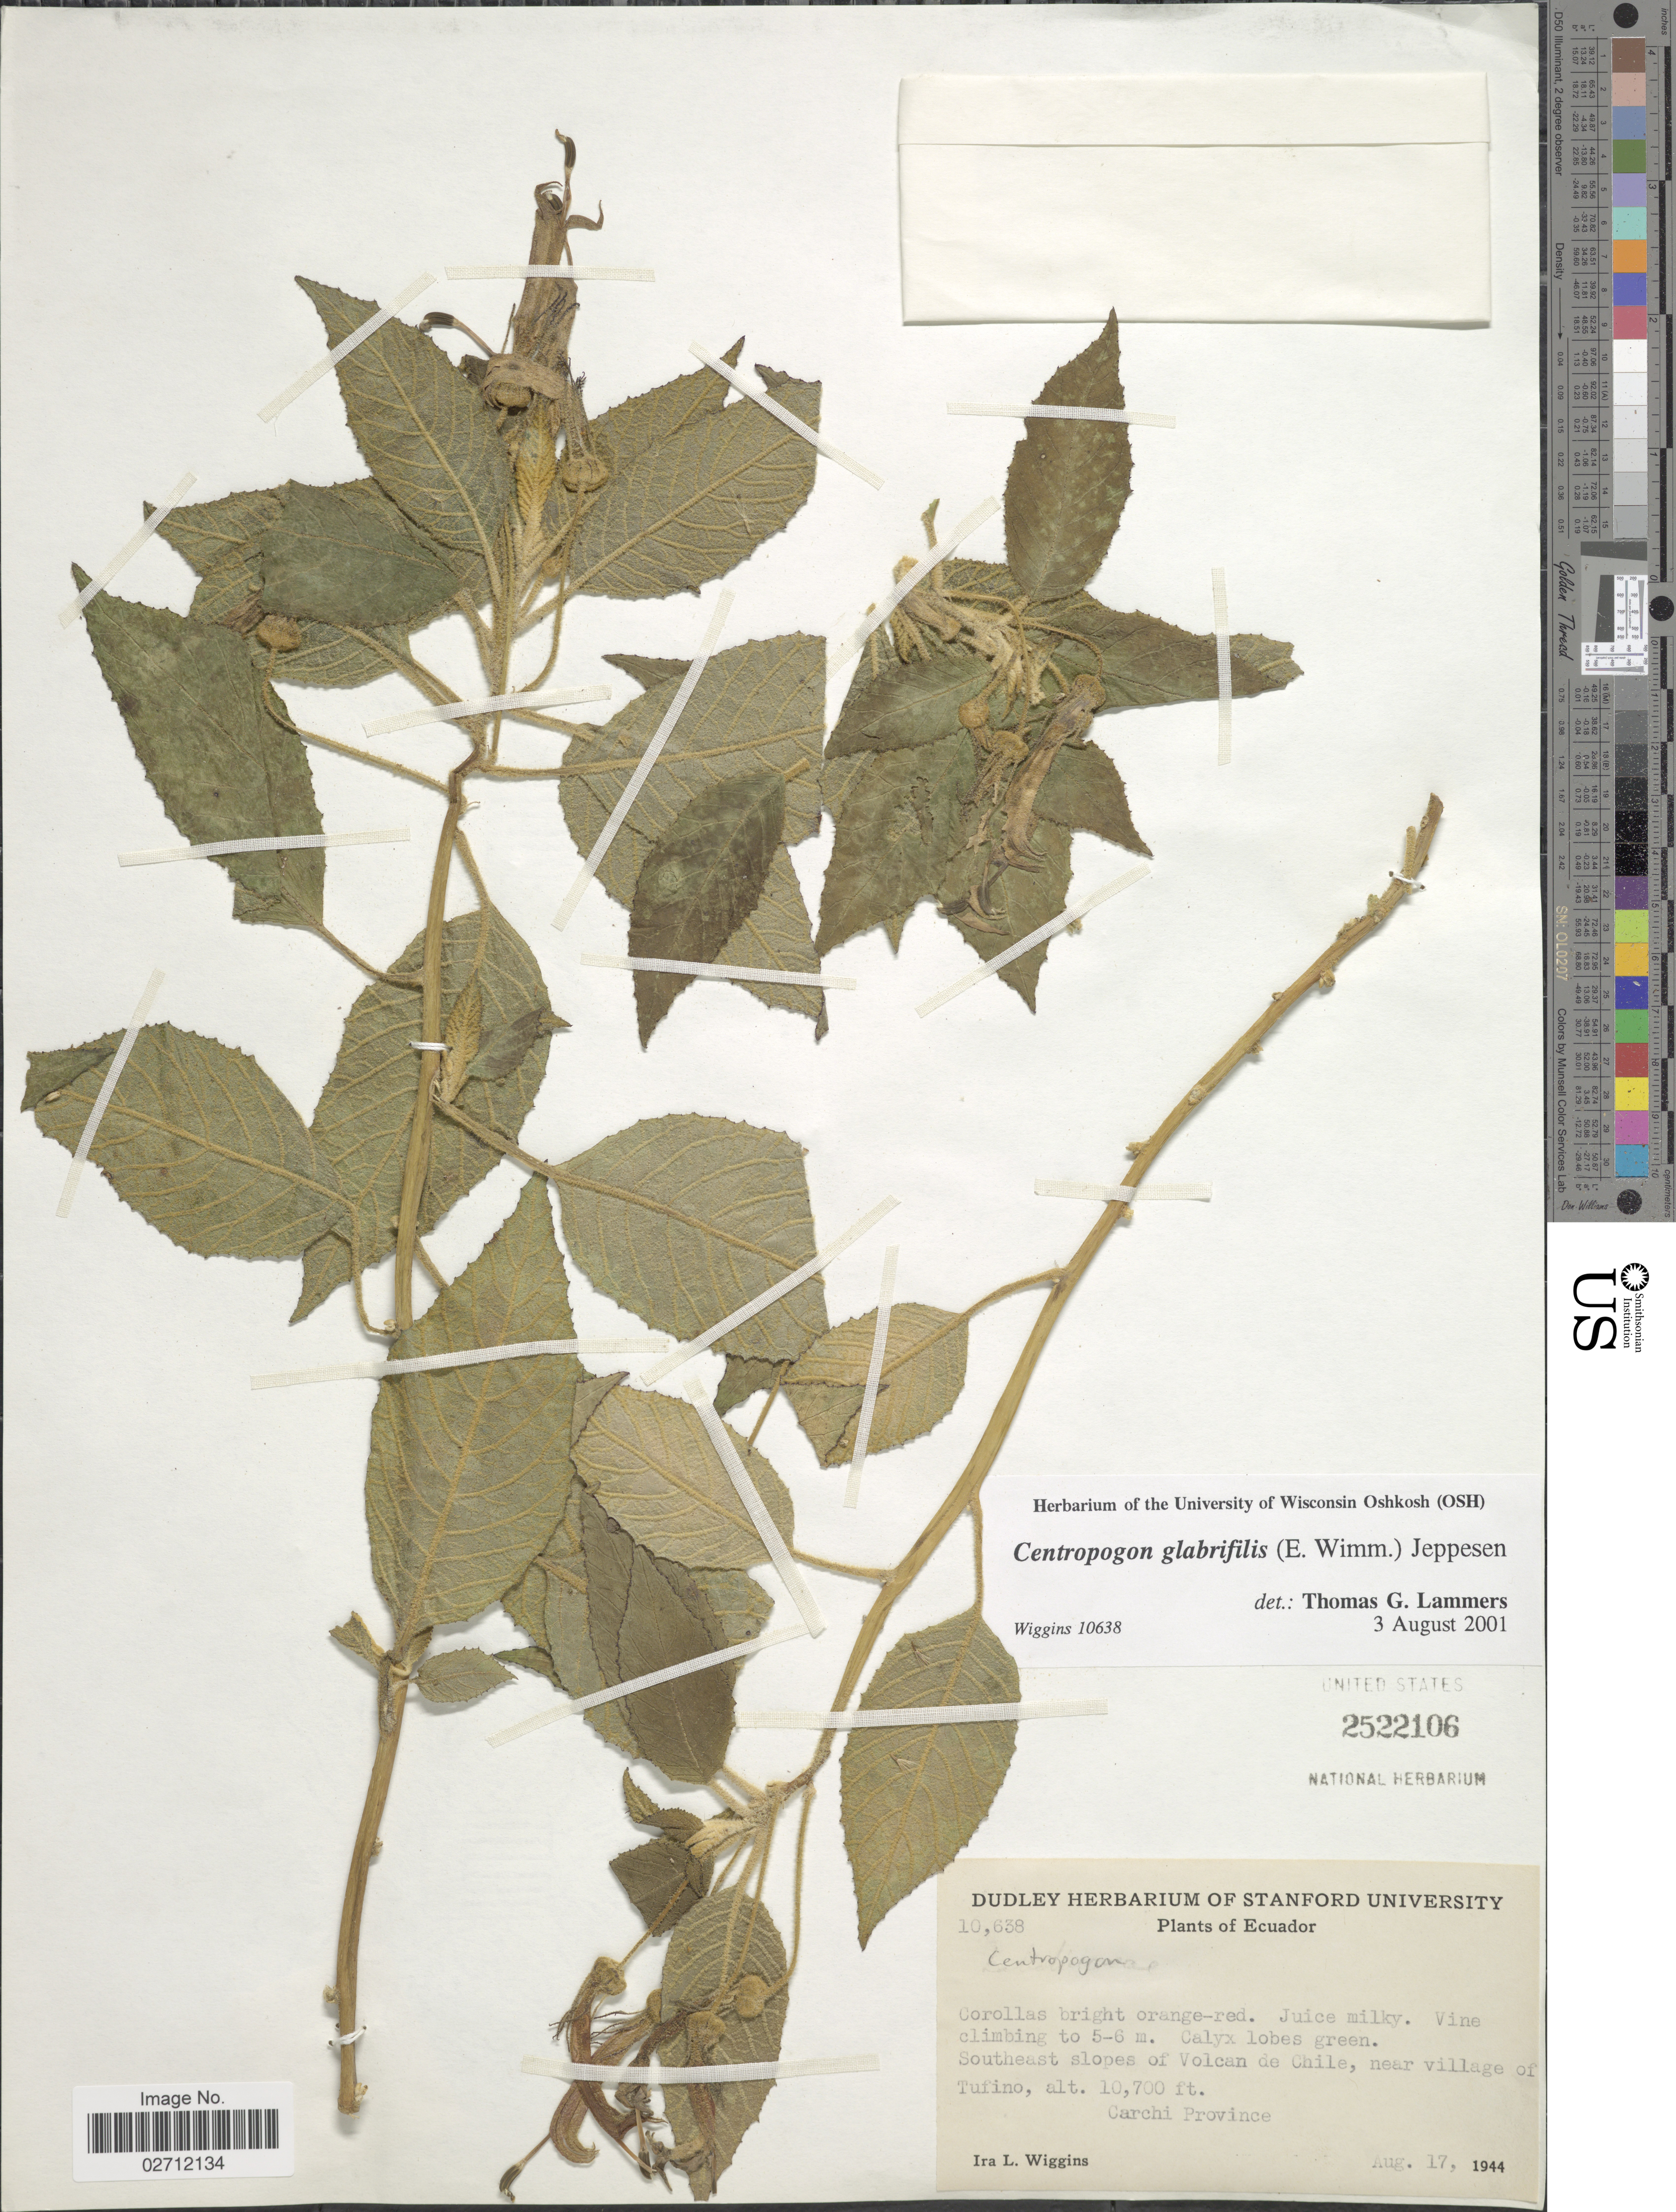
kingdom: Plantae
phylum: Tracheophyta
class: Magnoliopsida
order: Asterales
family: Campanulaceae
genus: Centropogon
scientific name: Centropogon glabrifilis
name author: (E. Wimm.) Jeppesen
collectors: I. L. Wiggins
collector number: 10638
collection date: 1944-08-17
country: Ecuador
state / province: Carchi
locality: Southeast slopes of Volcan de Chile, near village of Tufino.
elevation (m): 3261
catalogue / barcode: US 2522106